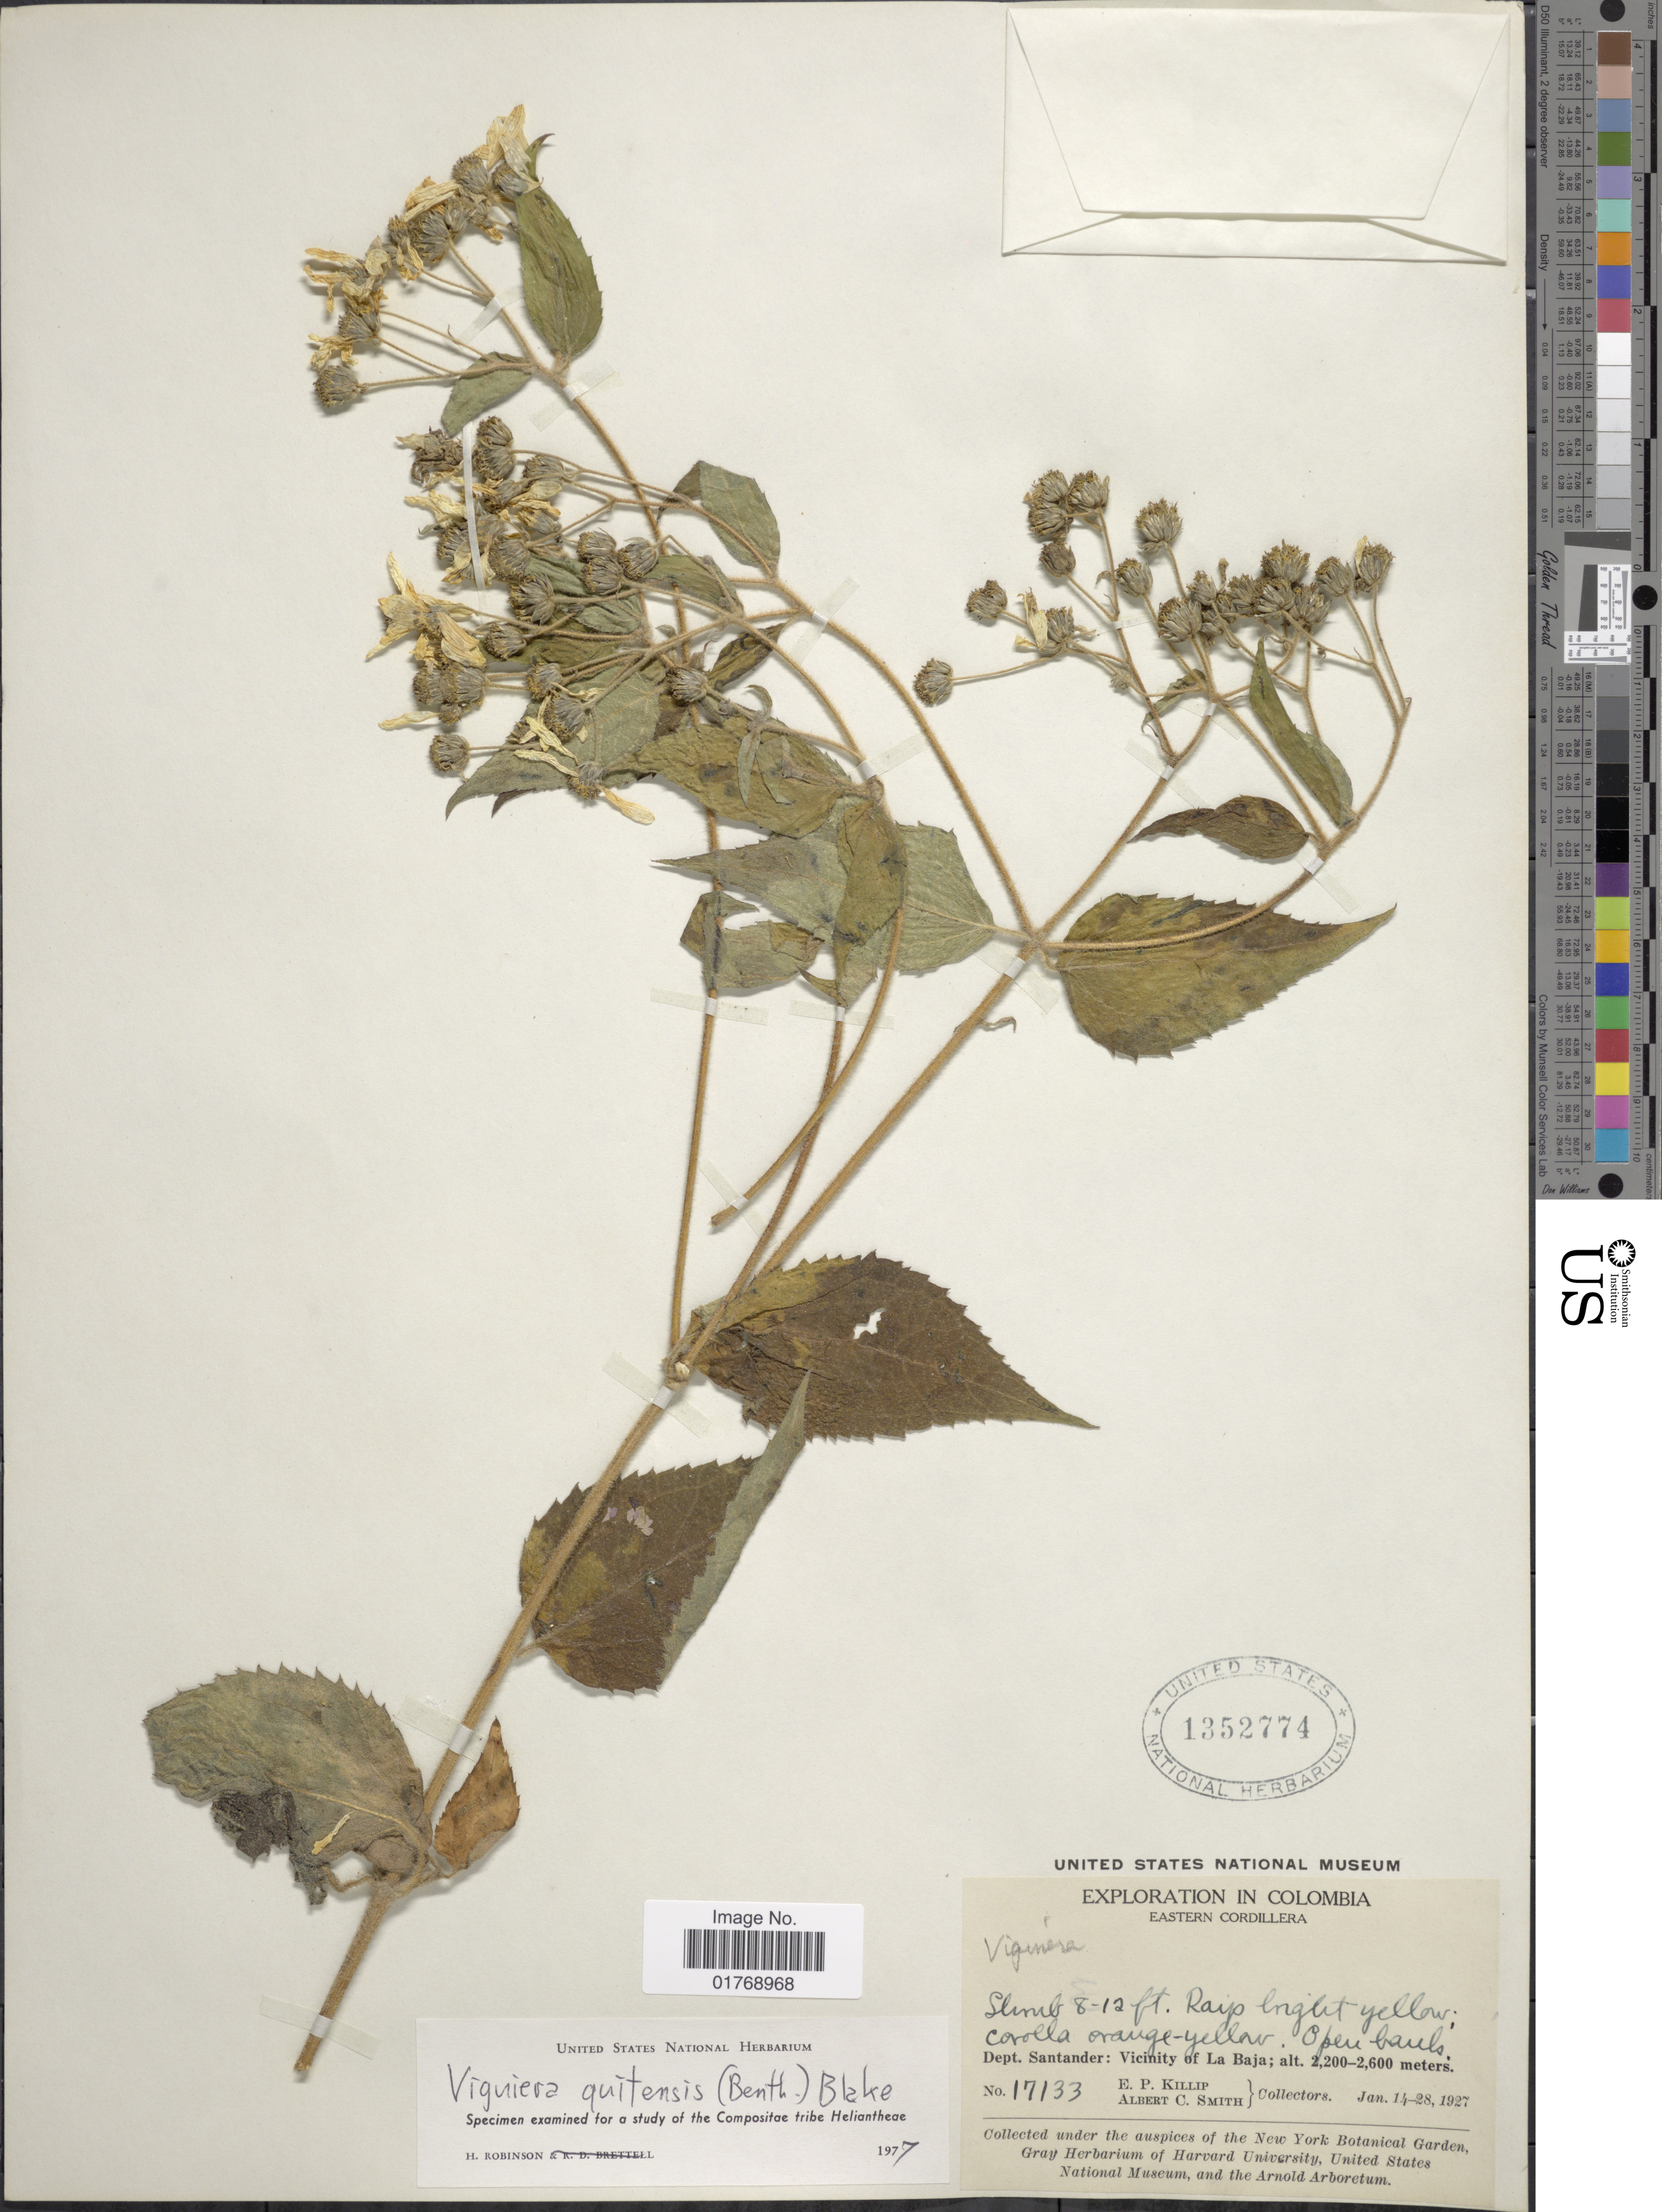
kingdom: Plantae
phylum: Tracheophyta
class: Magnoliopsida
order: Asterales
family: Asteraceae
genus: Viguiera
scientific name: Viguiera quitensis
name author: (Benth.) S.F. Blake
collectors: E. P. Killip & A. C. Smith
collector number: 17133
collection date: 1927-01-14/1927-01-28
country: Colombia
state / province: Santander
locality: Eastern Cordillera. Dept. Santander: Vicinity of La Baja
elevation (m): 2200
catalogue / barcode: US 1352774